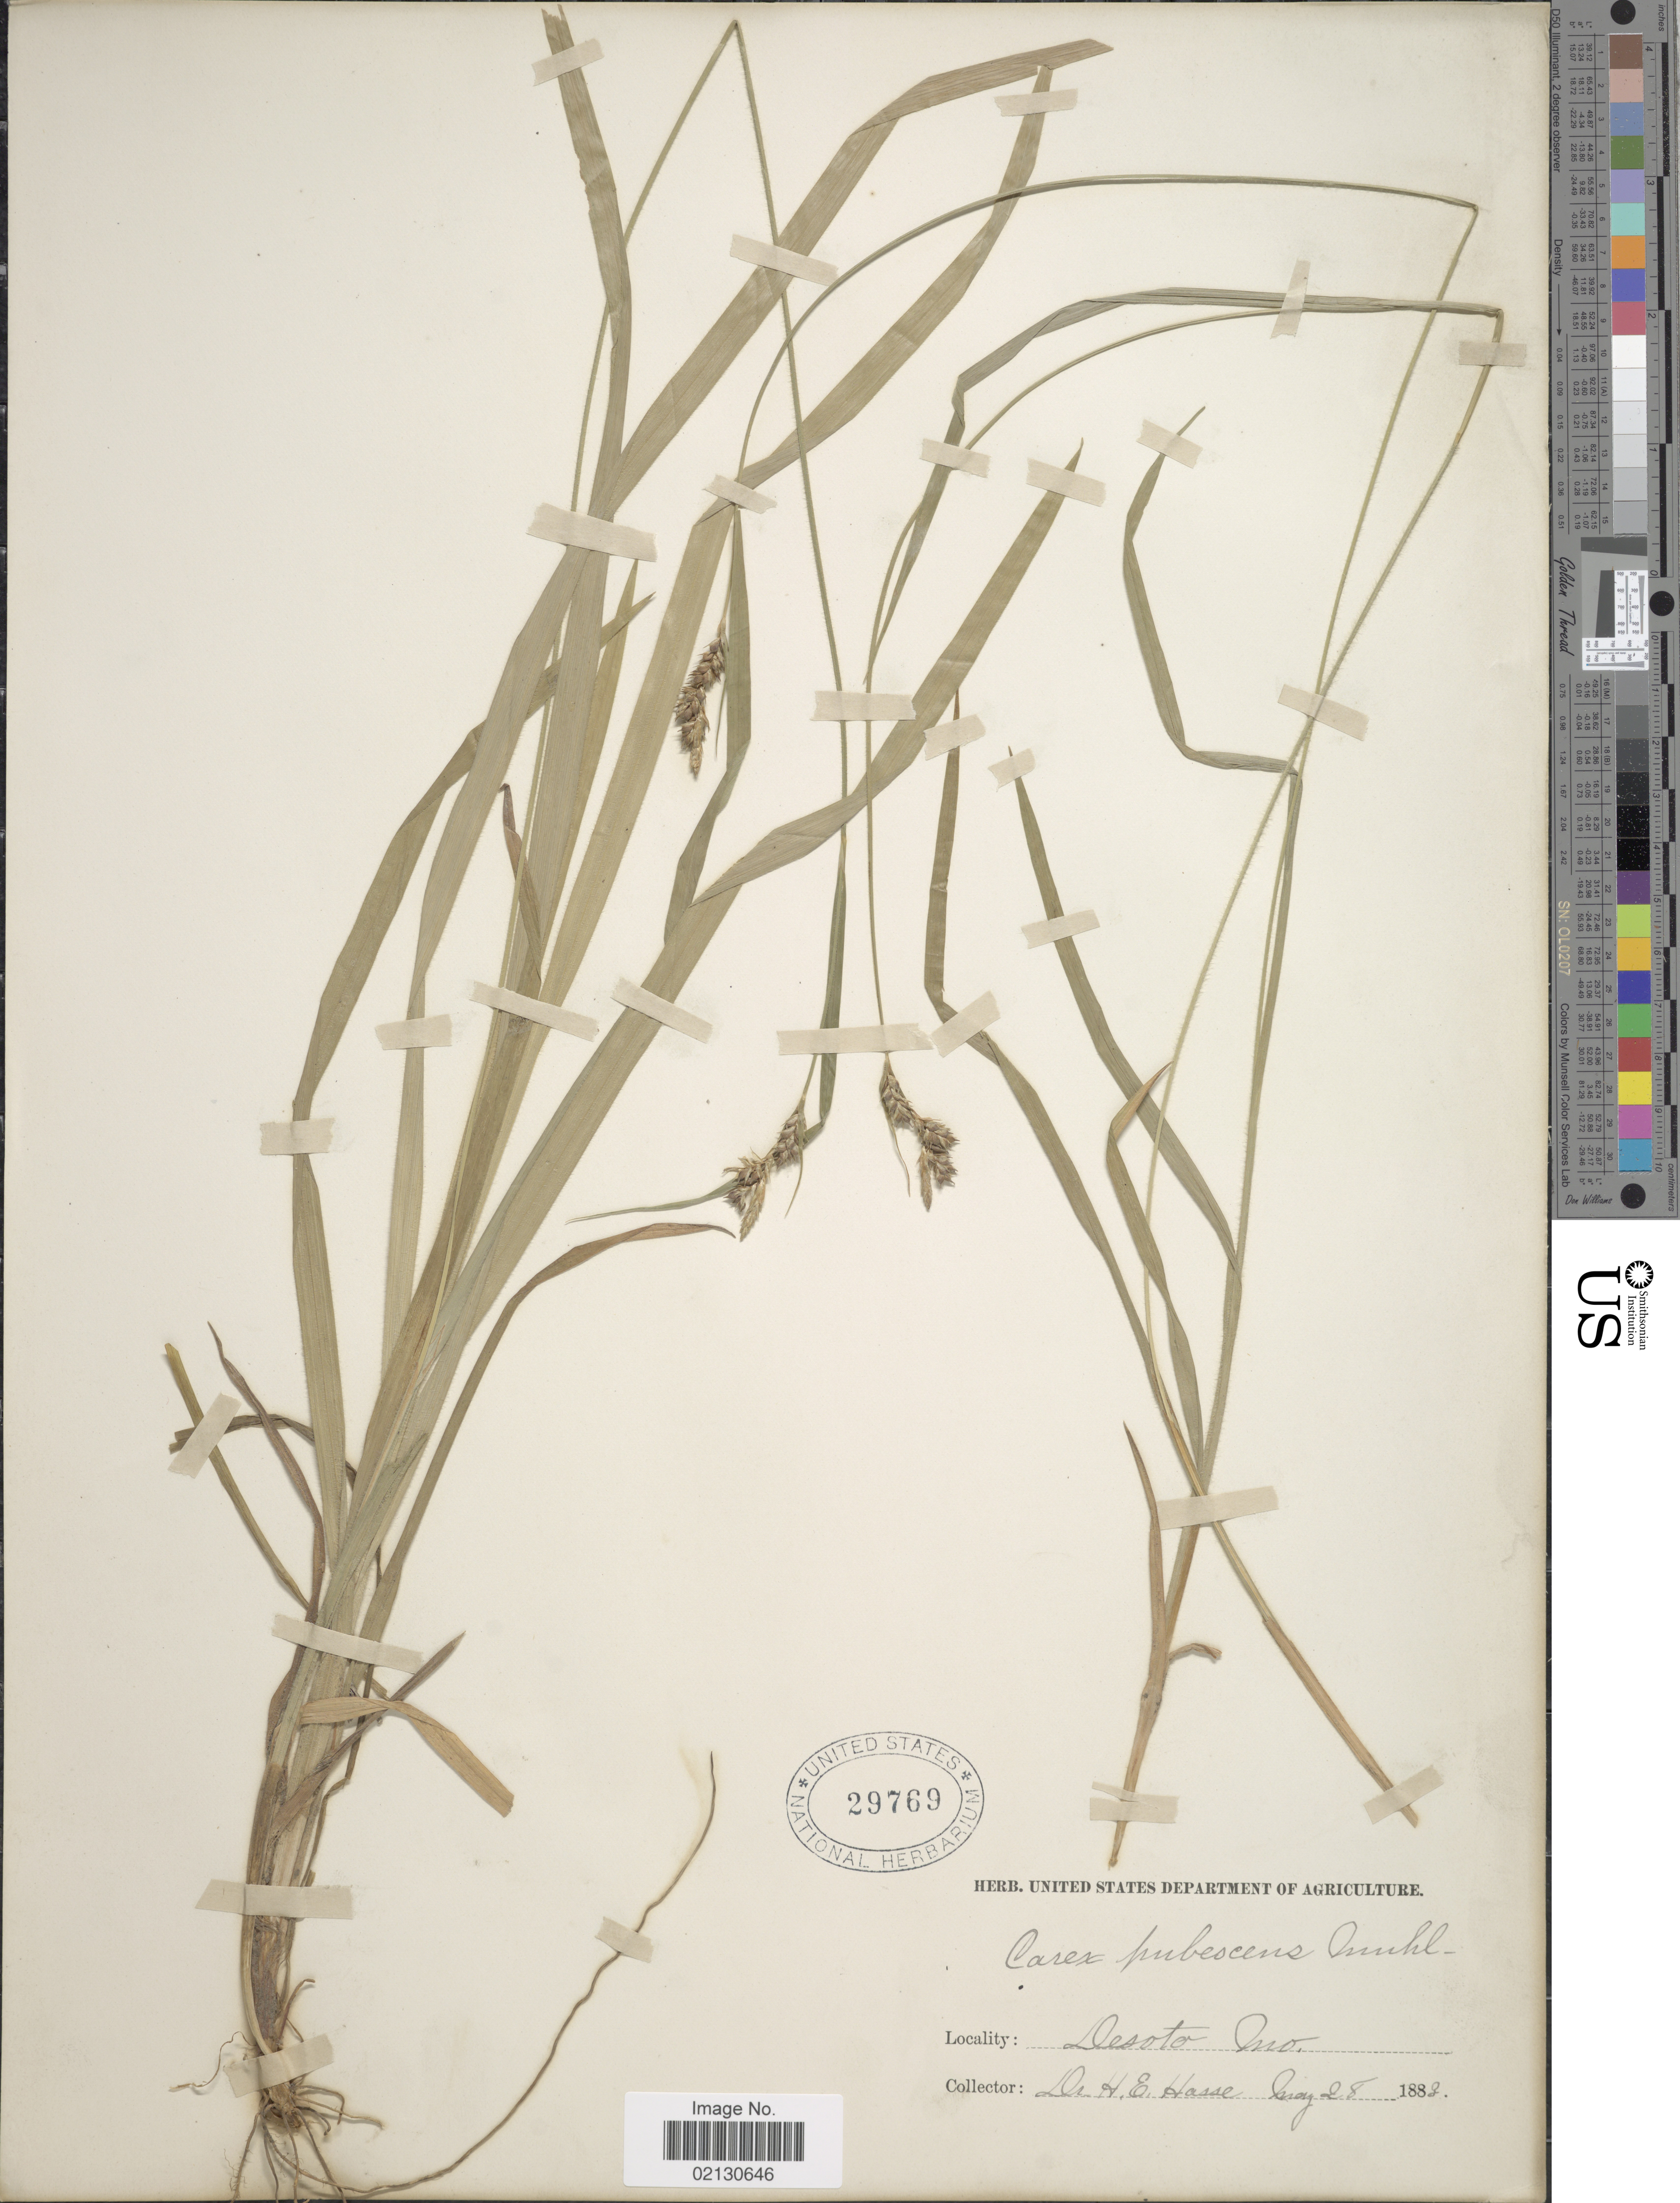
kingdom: Plantae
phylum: Tracheophyta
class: Liliopsida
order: Poales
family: Cyperaceae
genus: Carex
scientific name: Carex hirtifolia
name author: Mack.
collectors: H. E. Hasse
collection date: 1883-05-28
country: United States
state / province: Missouri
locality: Desoto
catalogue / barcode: US 29769